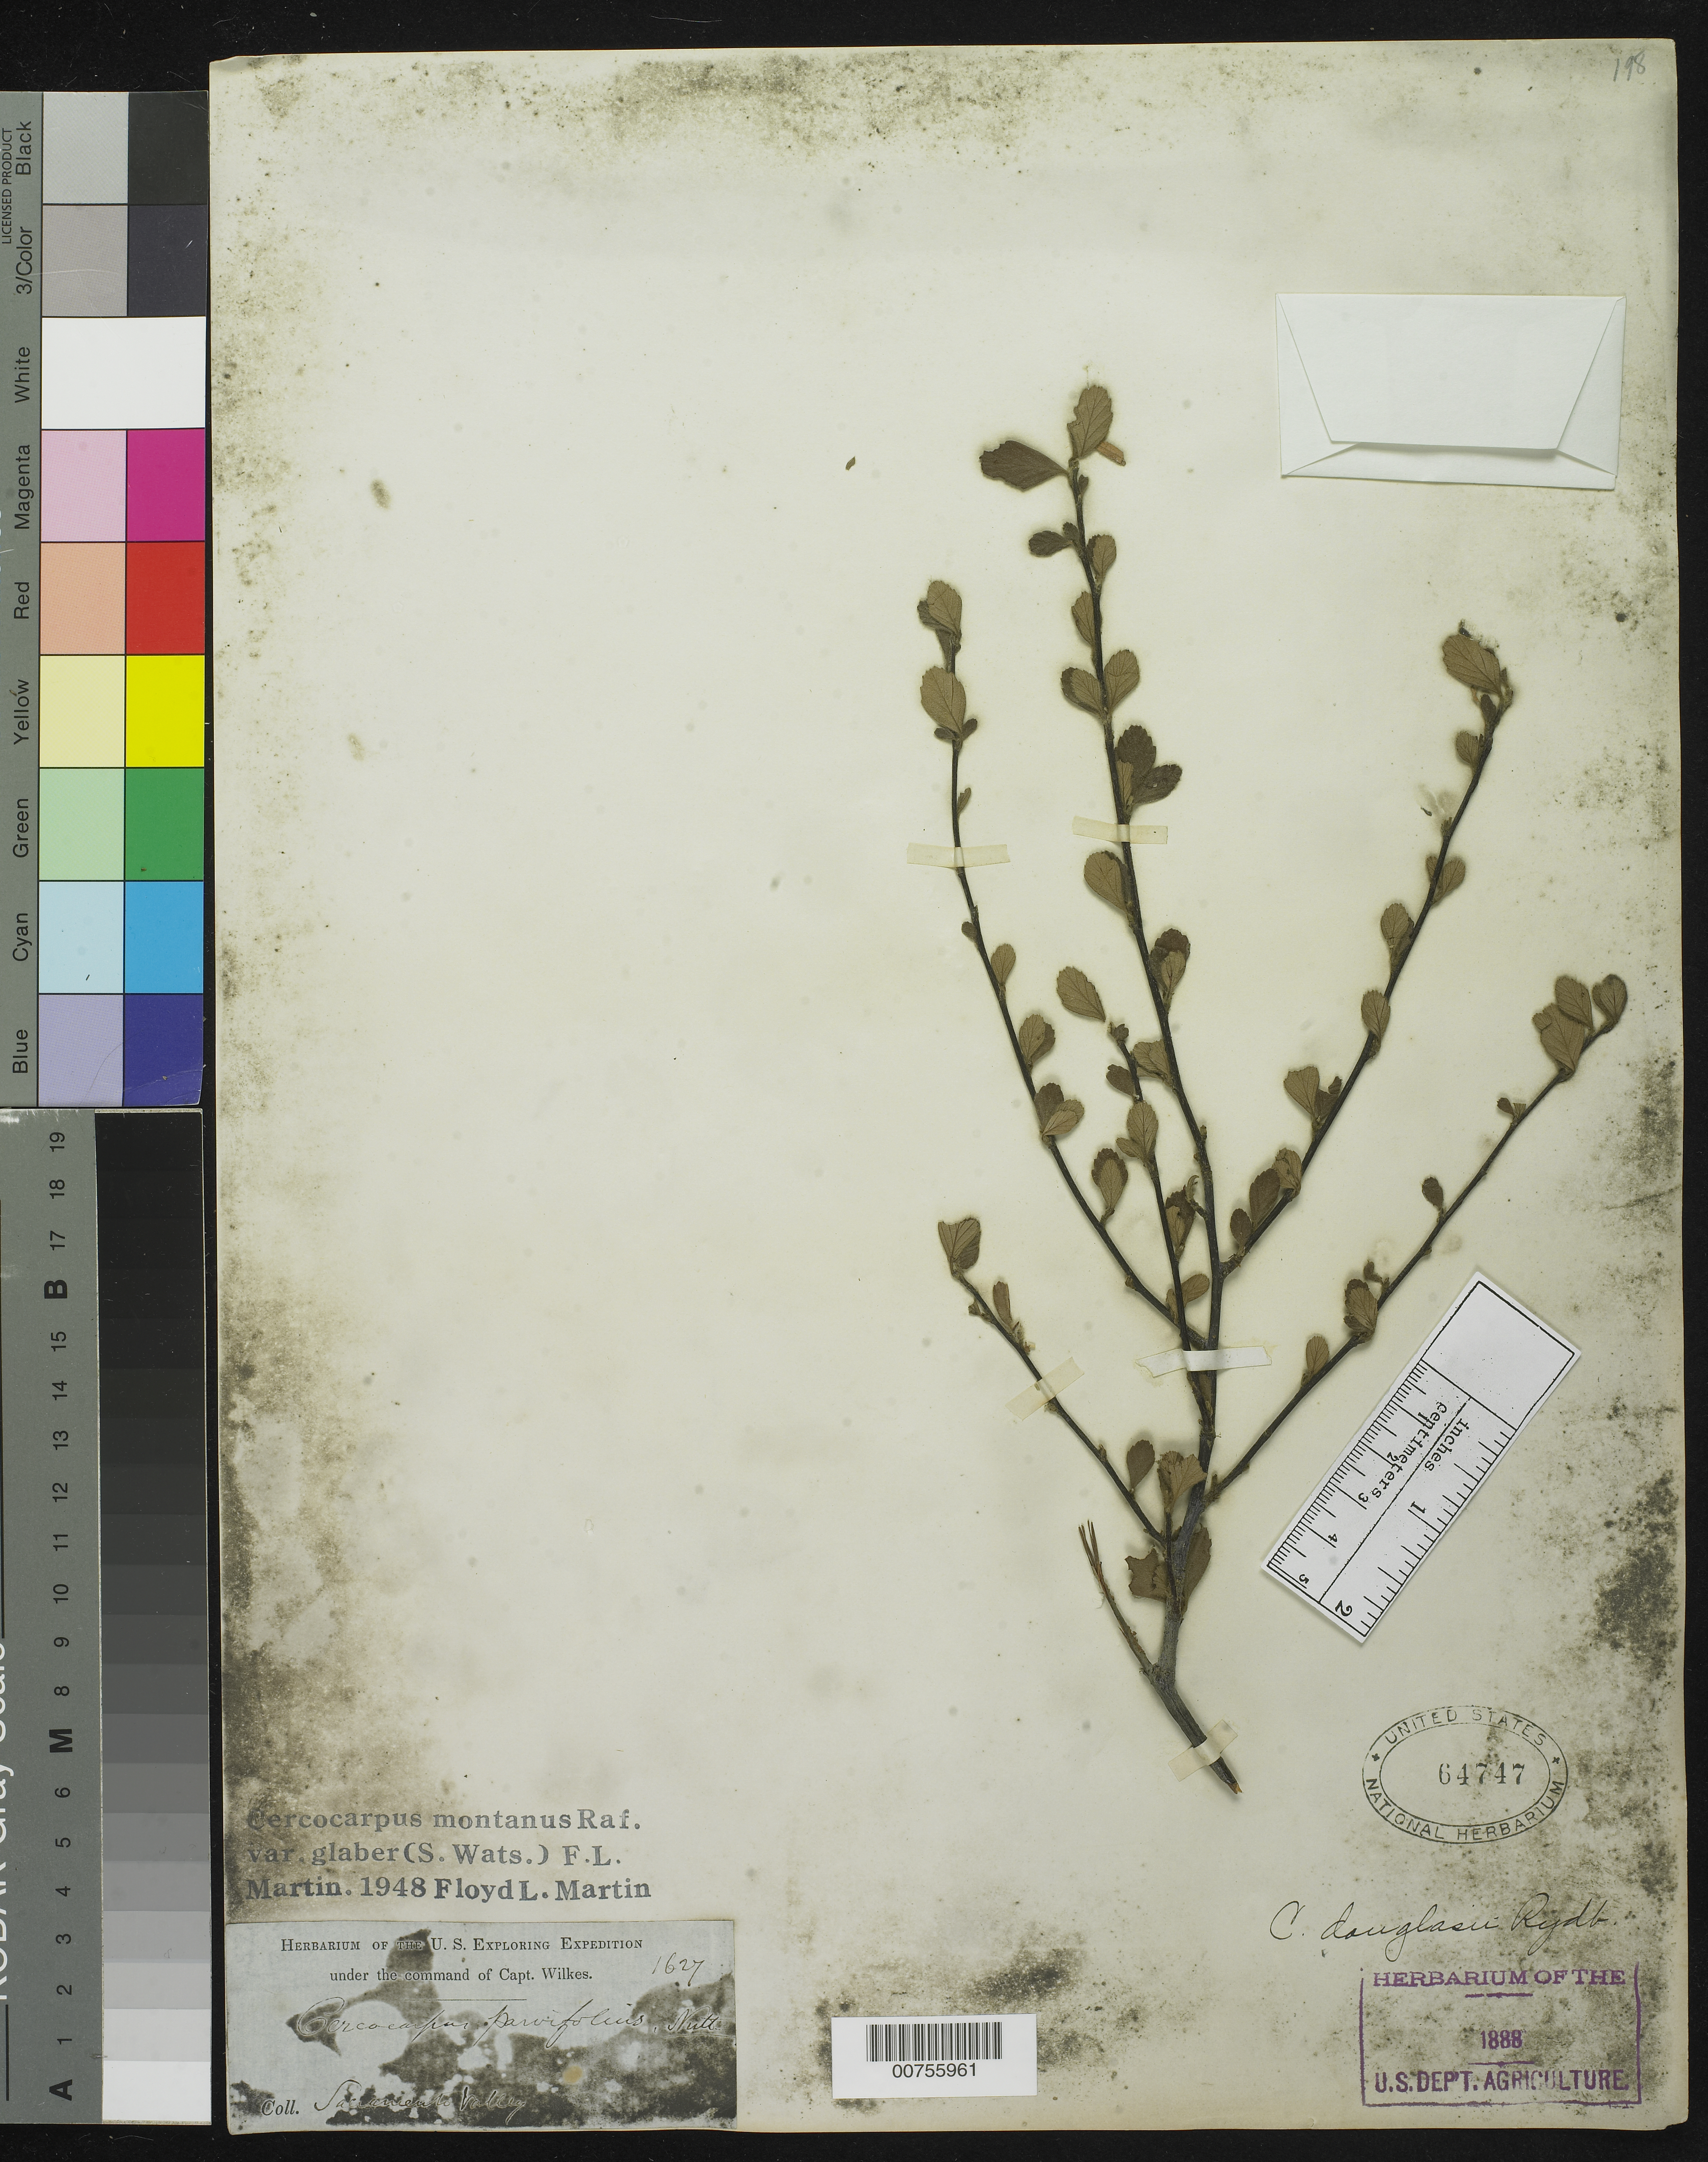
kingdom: Plantae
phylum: Tracheophyta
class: Magnoliopsida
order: Rosales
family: Rosaceae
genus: Cercocarpus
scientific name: Cercocarpus montanus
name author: Raf.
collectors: Wilkes Explor. Exped.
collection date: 1838/1842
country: United States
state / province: California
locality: Sacramento Valley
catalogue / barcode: US 64747